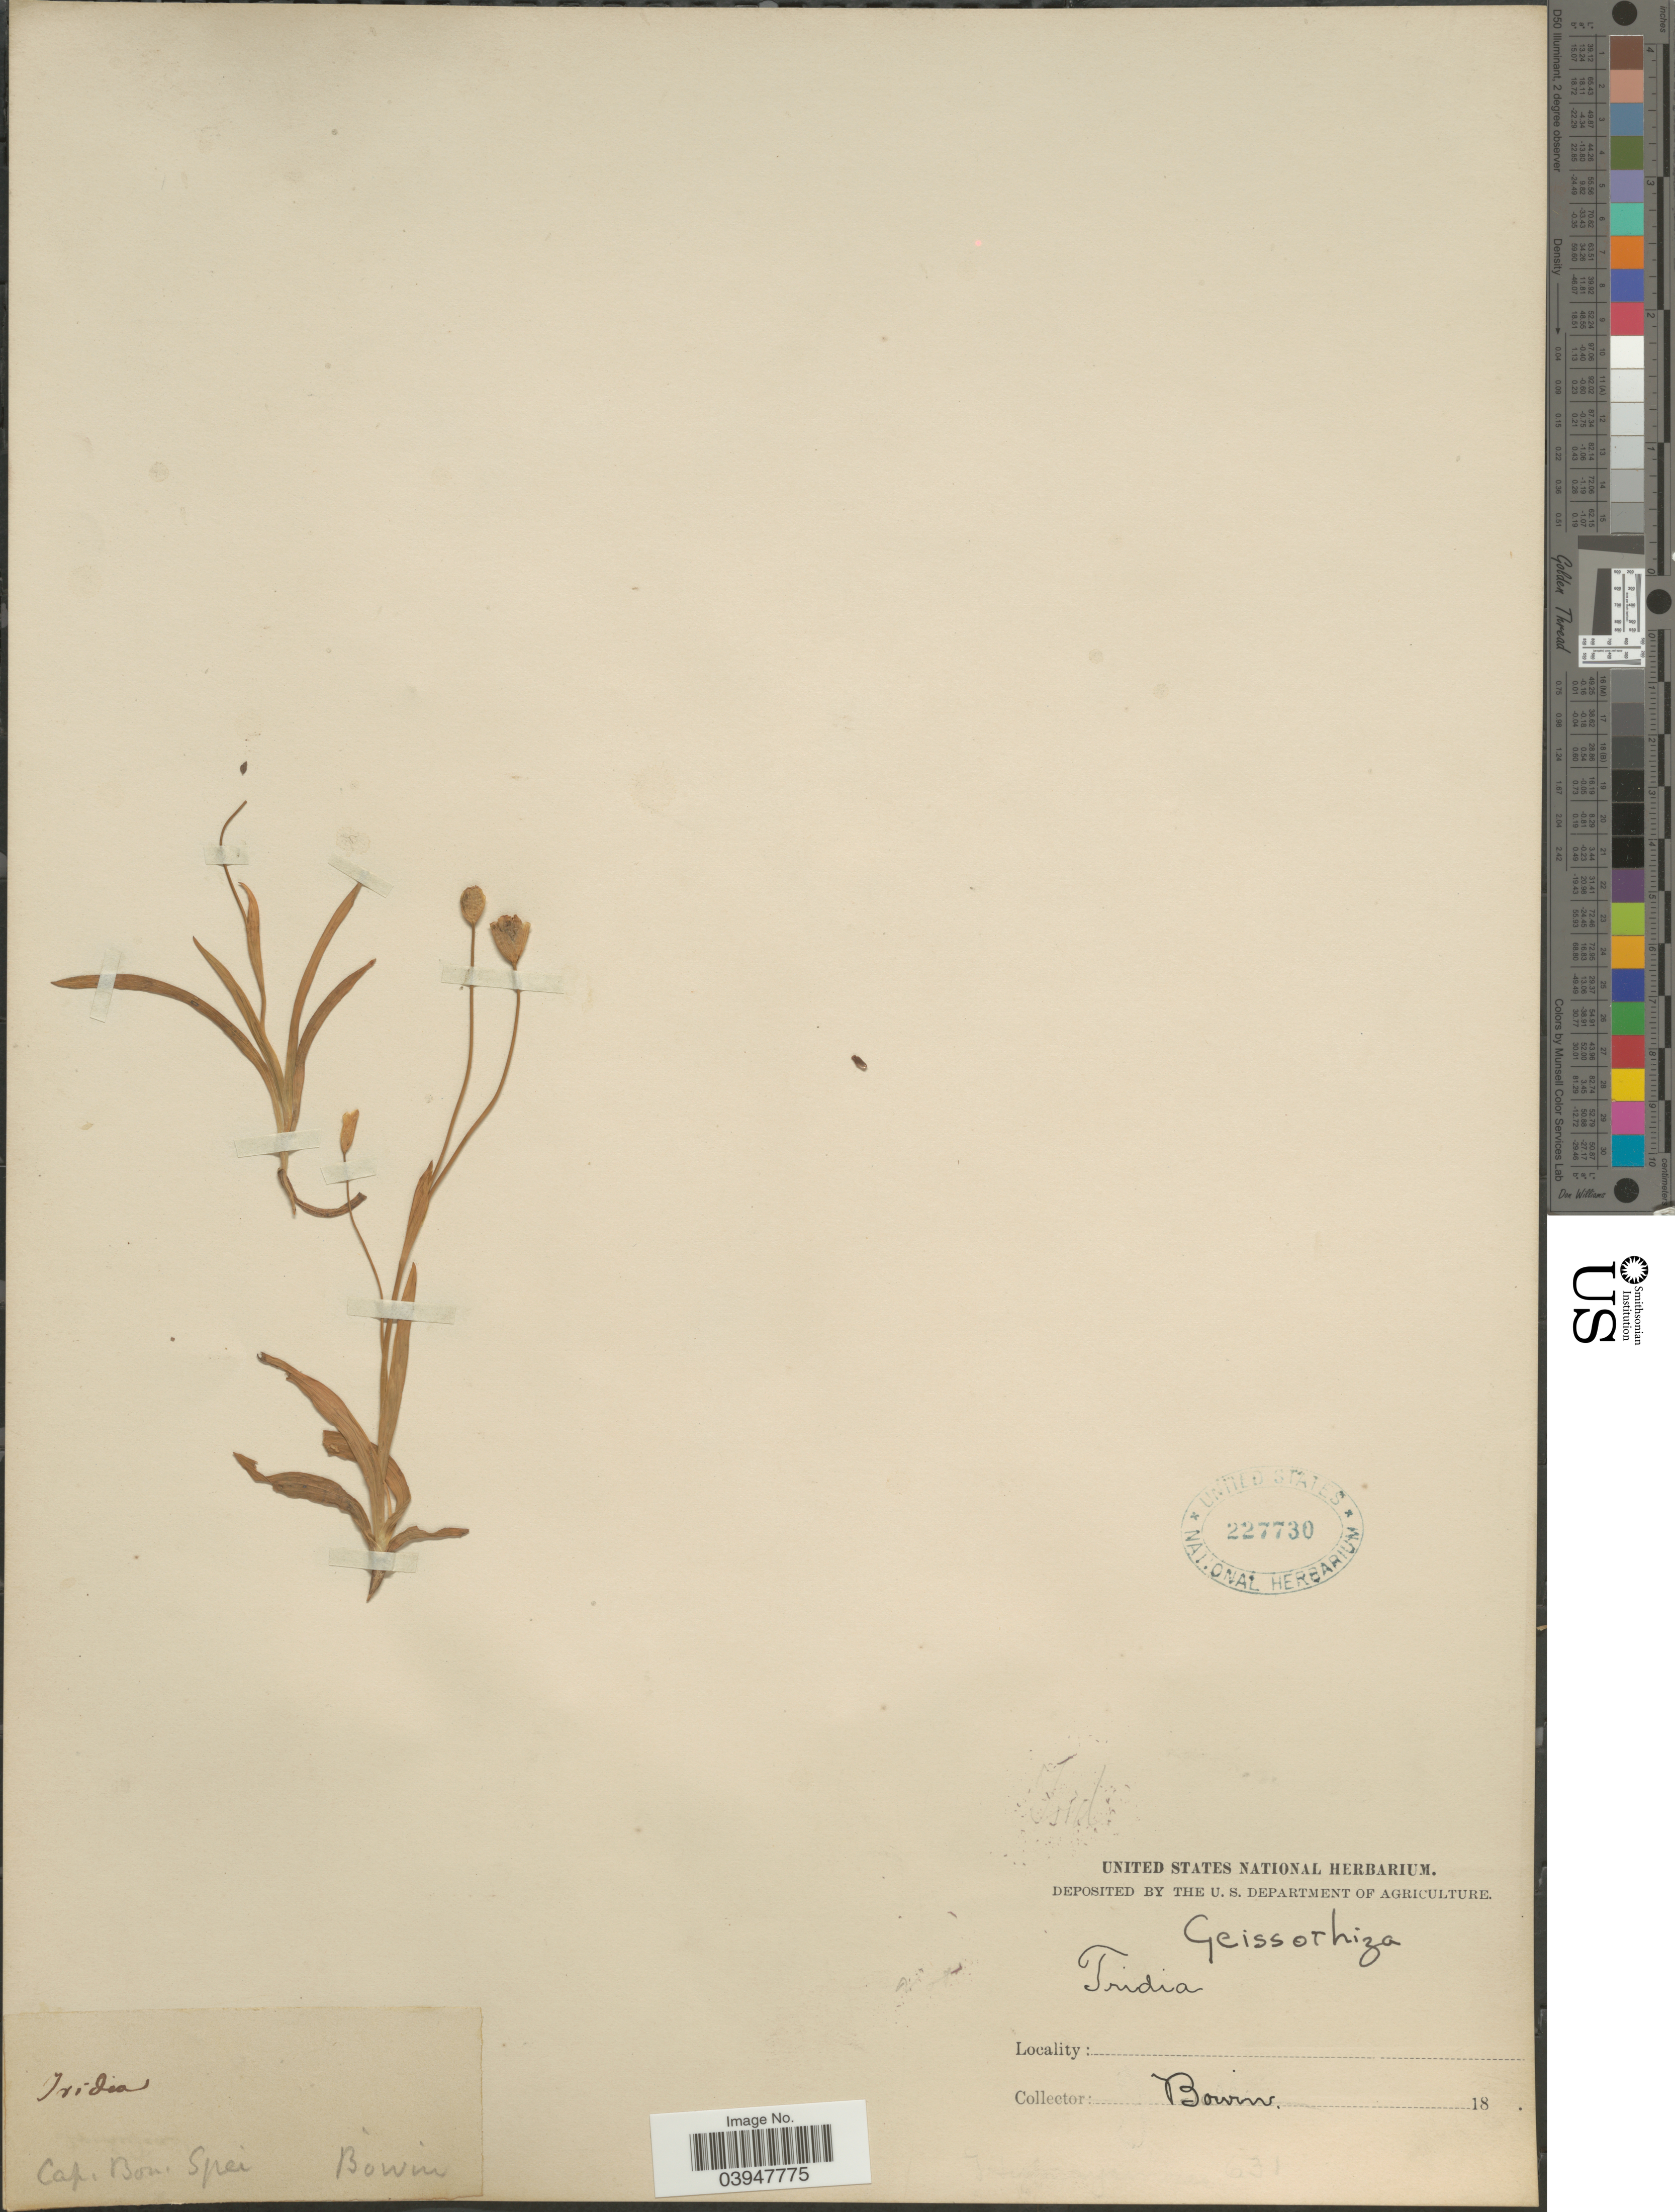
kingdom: Plantae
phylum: Tracheophyta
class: Liliopsida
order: Asparagales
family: Iridaceae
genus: Geissorhiza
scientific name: Geissorhiza sp.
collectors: -- Boivin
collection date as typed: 18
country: South Africa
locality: Cap. Bon. Spei.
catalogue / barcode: US 227730